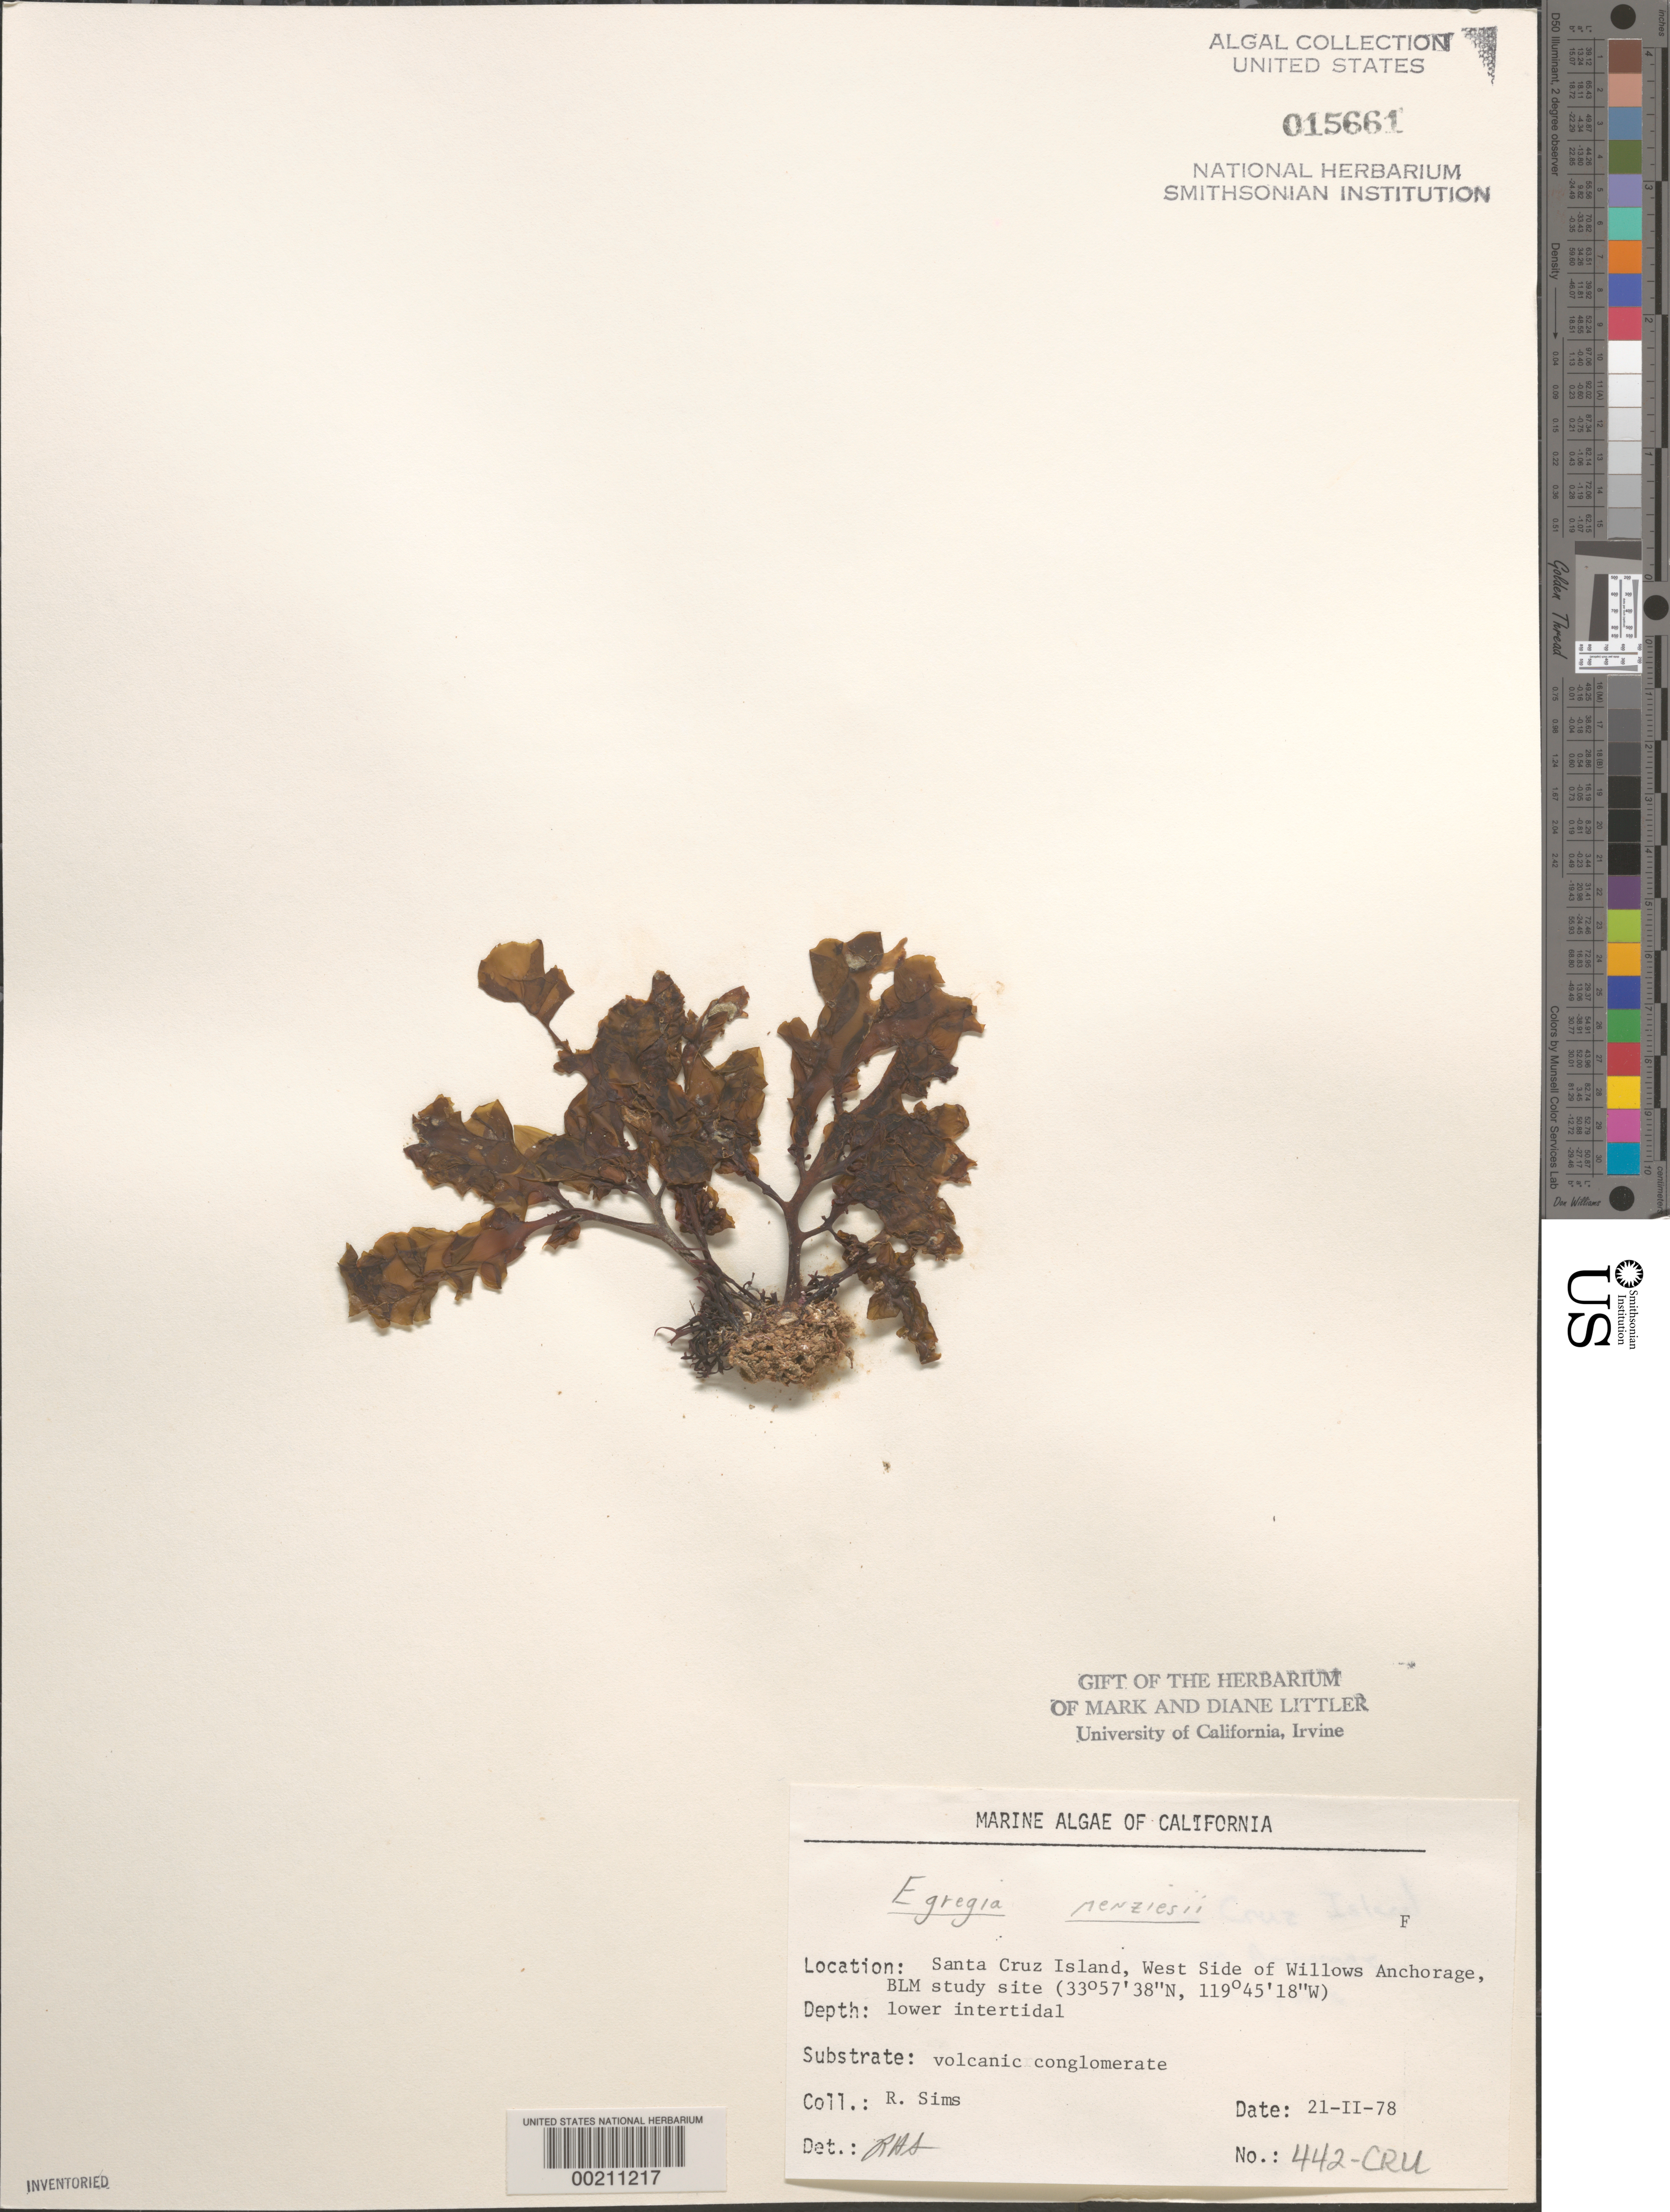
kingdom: Chromista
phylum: Ochrophyta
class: Phaeophyceae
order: Laminariales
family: Lessoniaceae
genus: Egregia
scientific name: Egregia menziesii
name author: (Turner) Aresch.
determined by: Sims, Robert H.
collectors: R. H. Sims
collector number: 442-cru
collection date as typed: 21 Feb 1978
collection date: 1978-02-21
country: United States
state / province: California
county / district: Santa Barbara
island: Santa Cruz Island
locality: Willows Anchorage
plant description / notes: BLM-SOCALBIGHT Rocky Intertidal Survey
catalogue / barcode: US 15661